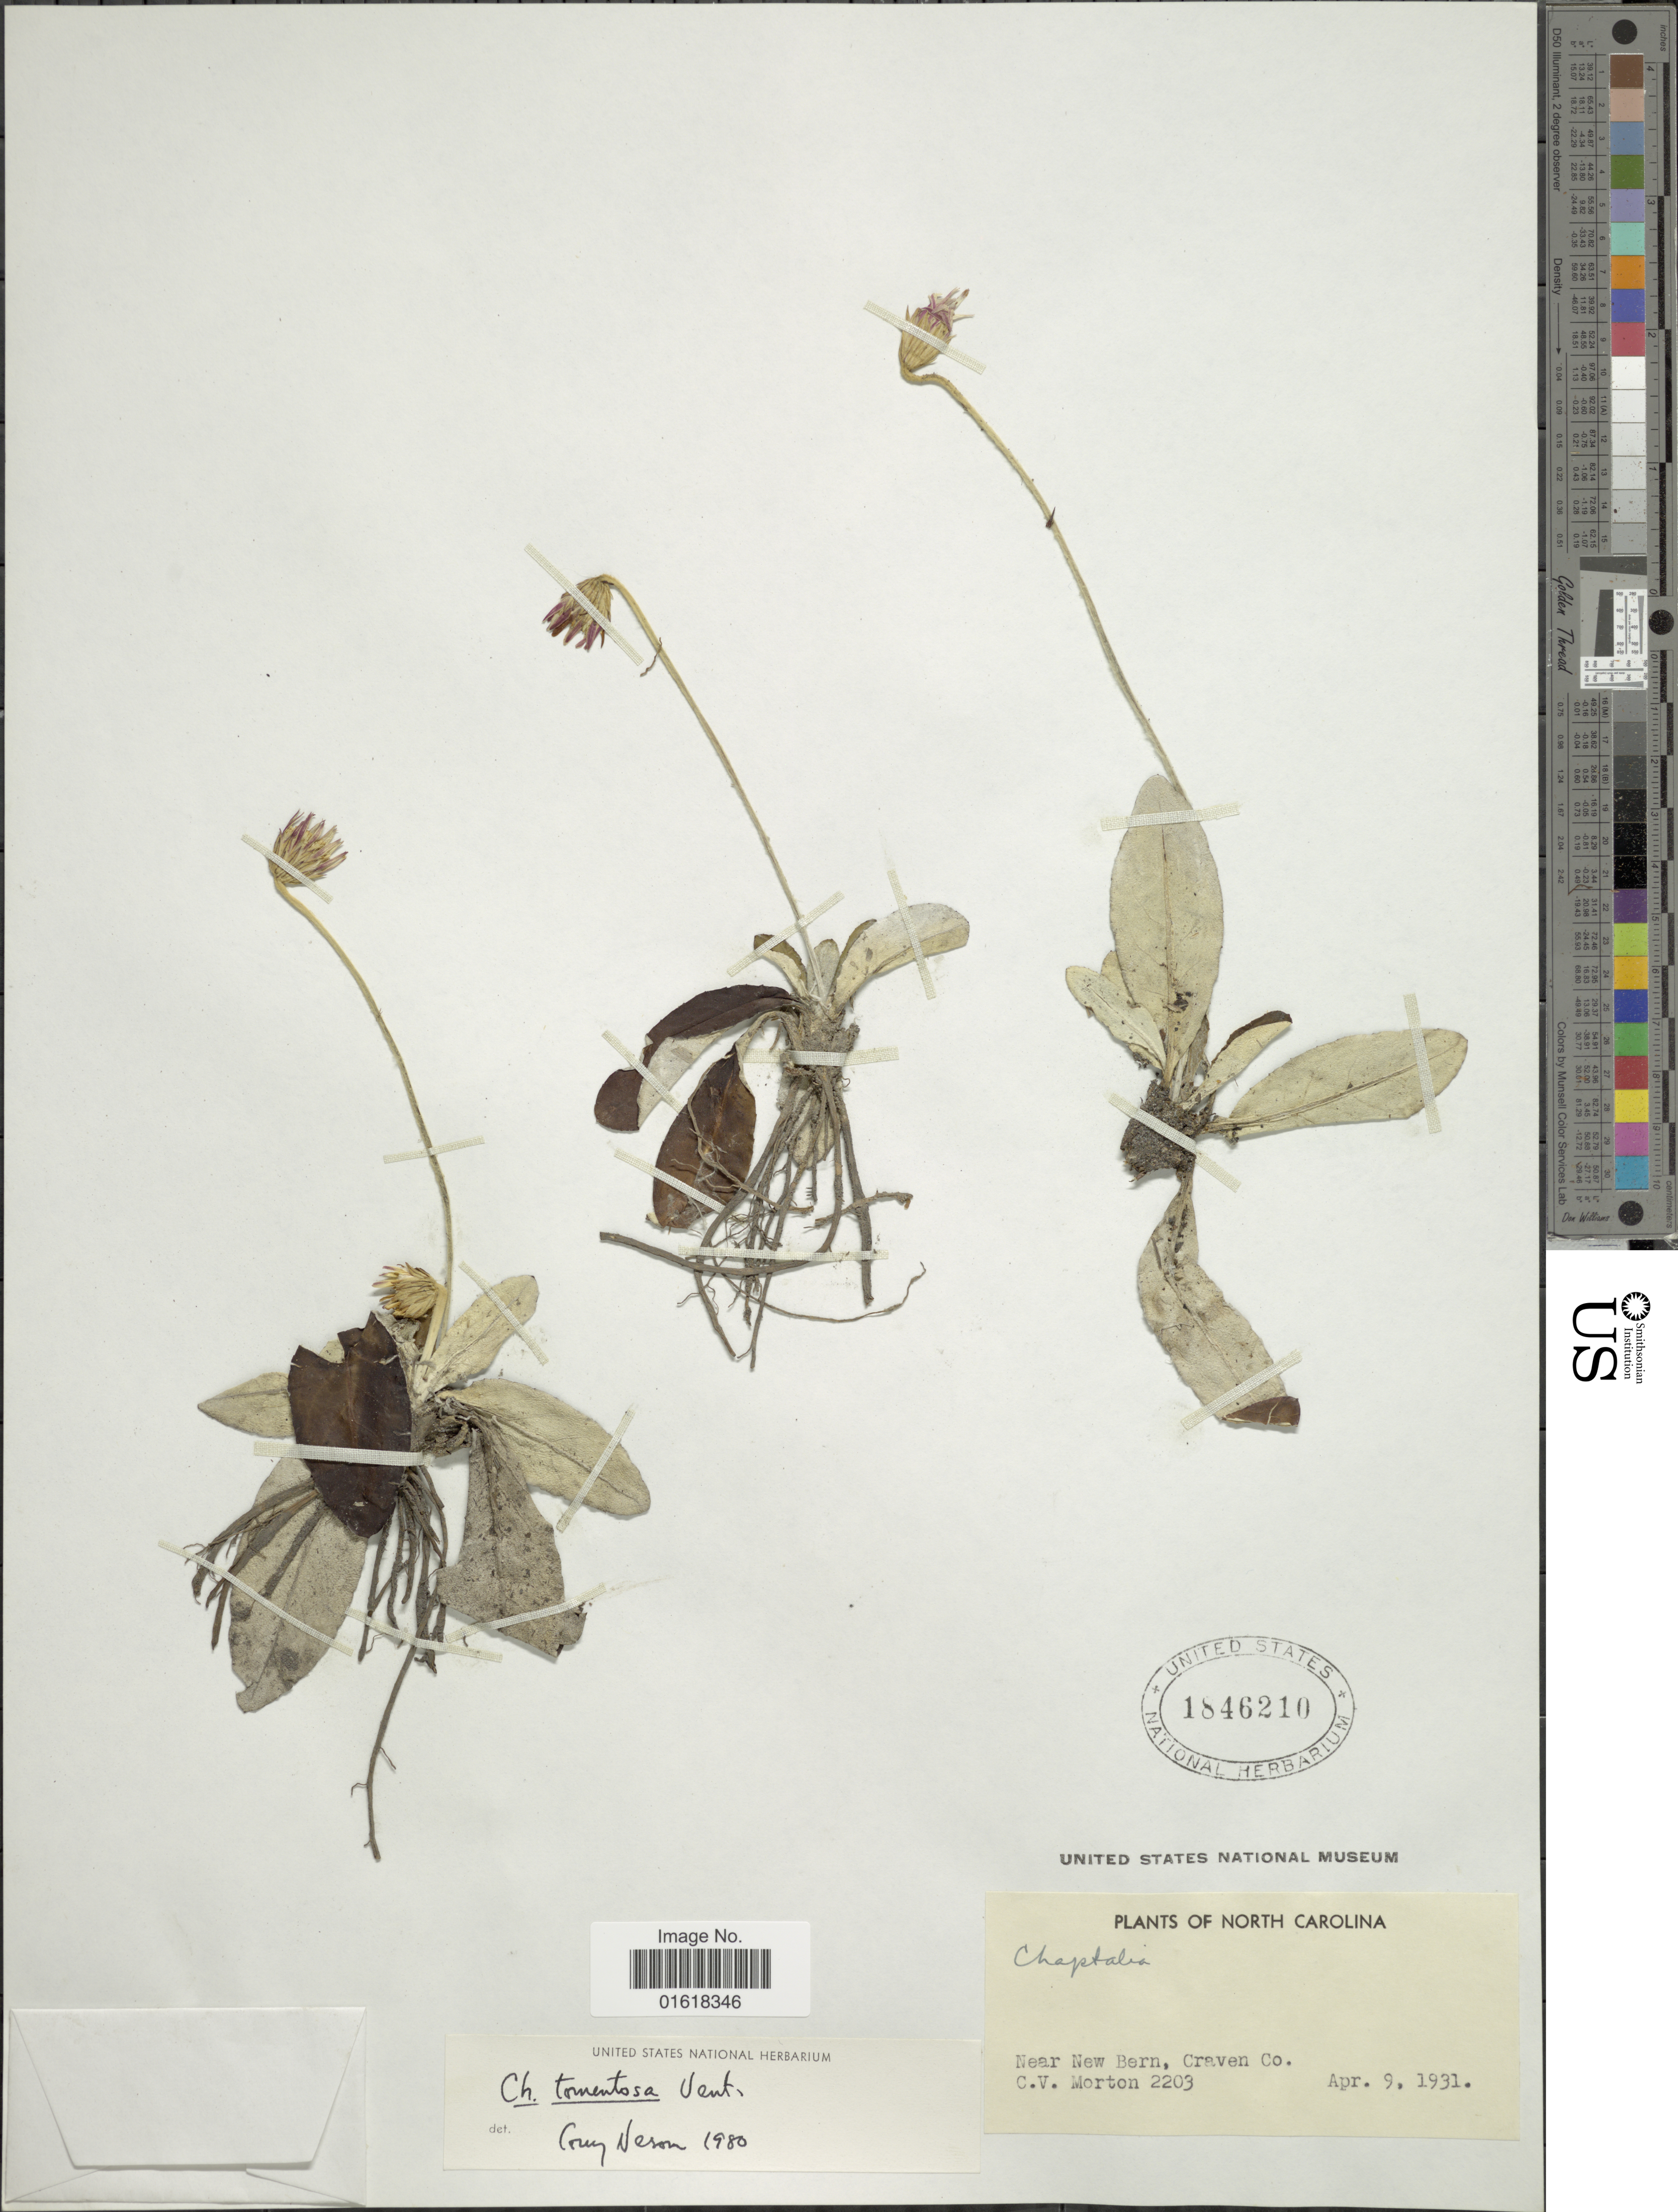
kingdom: Plantae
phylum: Tracheophyta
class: Magnoliopsida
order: Asterales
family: Asteraceae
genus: Chaptalia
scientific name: Chaptalia tomentosa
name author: Vent.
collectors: C. V. Morton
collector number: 2203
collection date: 1931-04-09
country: United States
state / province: North Carolina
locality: Near New Bern, Craven Co.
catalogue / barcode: US 1846210